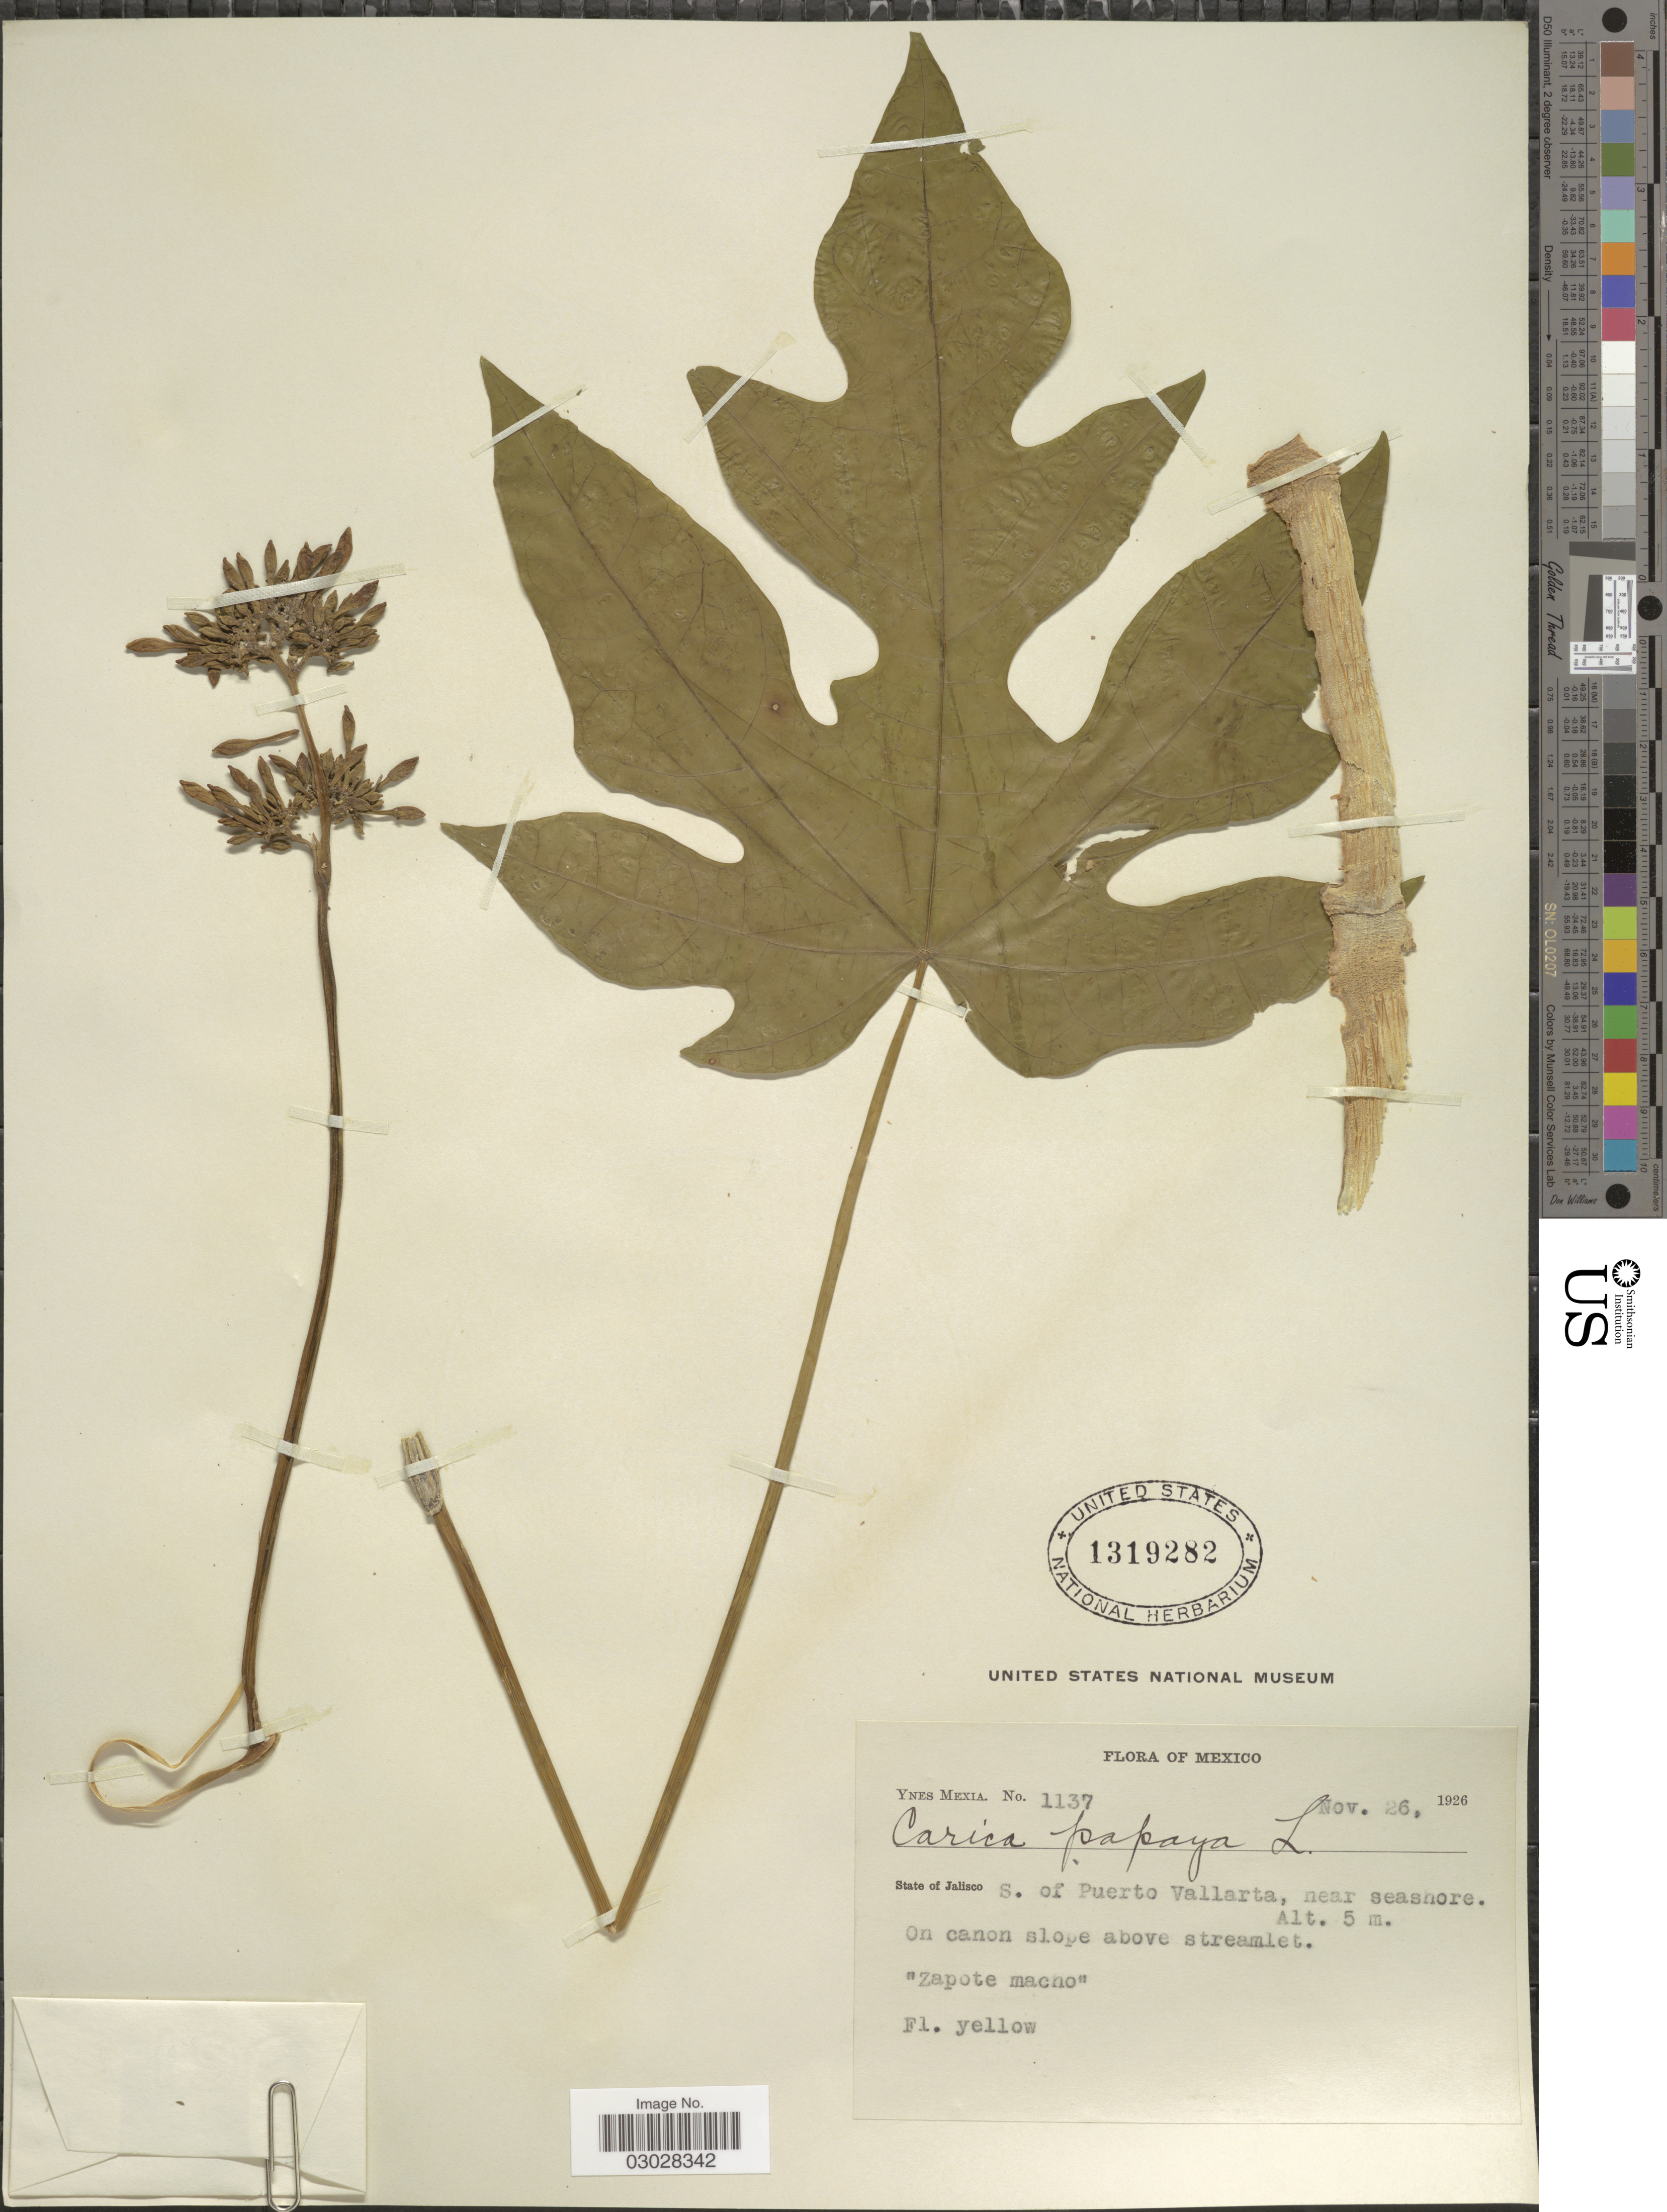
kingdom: Plantae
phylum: Tracheophyta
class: Magnoliopsida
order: Brassicales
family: Caricaceae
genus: Carica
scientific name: Carica papaya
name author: L.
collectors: Y. Mexia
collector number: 1137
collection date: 1926-11-26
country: Mexico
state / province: Jalisco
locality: State of Jalisco. S. of Puerto Vallarta, near seashore. On canon slope above streamlet.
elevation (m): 5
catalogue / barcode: US 1319282